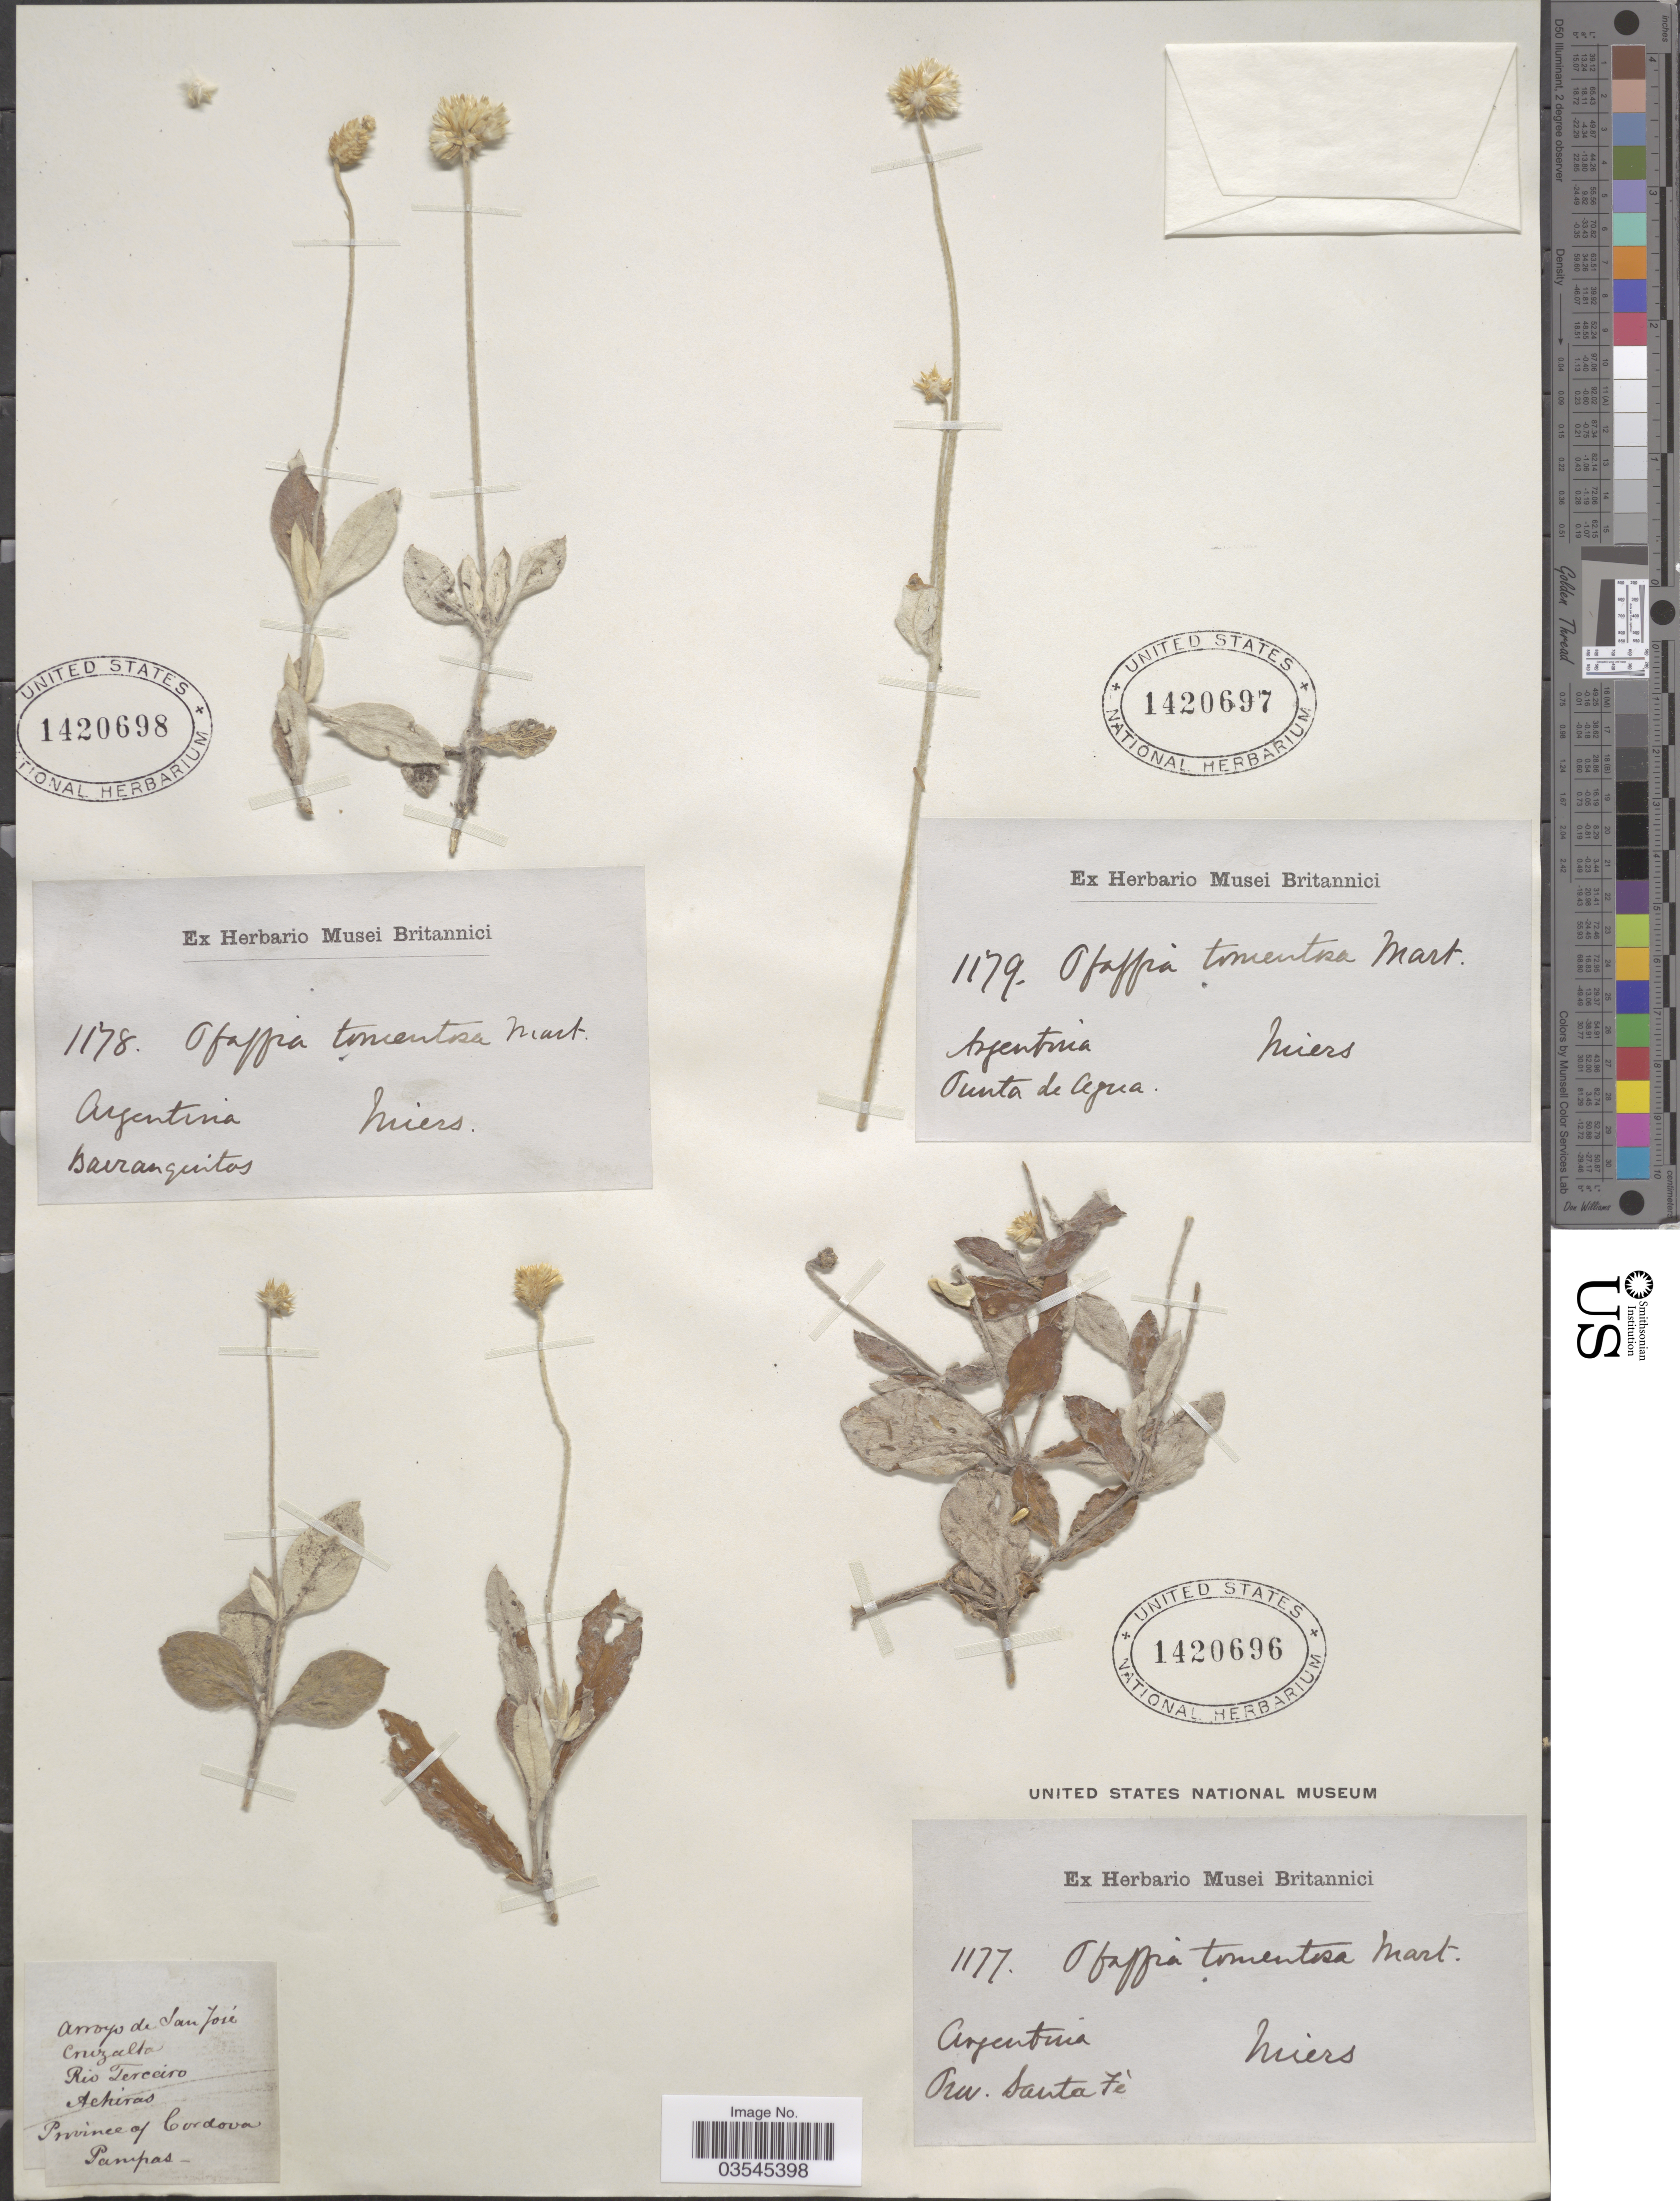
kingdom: Plantae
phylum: Tracheophyta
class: Magnoliopsida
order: Caryophyllales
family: Amaranthaceae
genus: Pfaffia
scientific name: Pfaffia tomentosa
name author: Mart.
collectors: Miers, --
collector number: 1179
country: Argentina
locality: Punta de Agua. Arroyo de San José Conzalta Rio Terceiro Achiras Province of Cordova Pampas [unsure placement]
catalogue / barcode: US 1420697-2